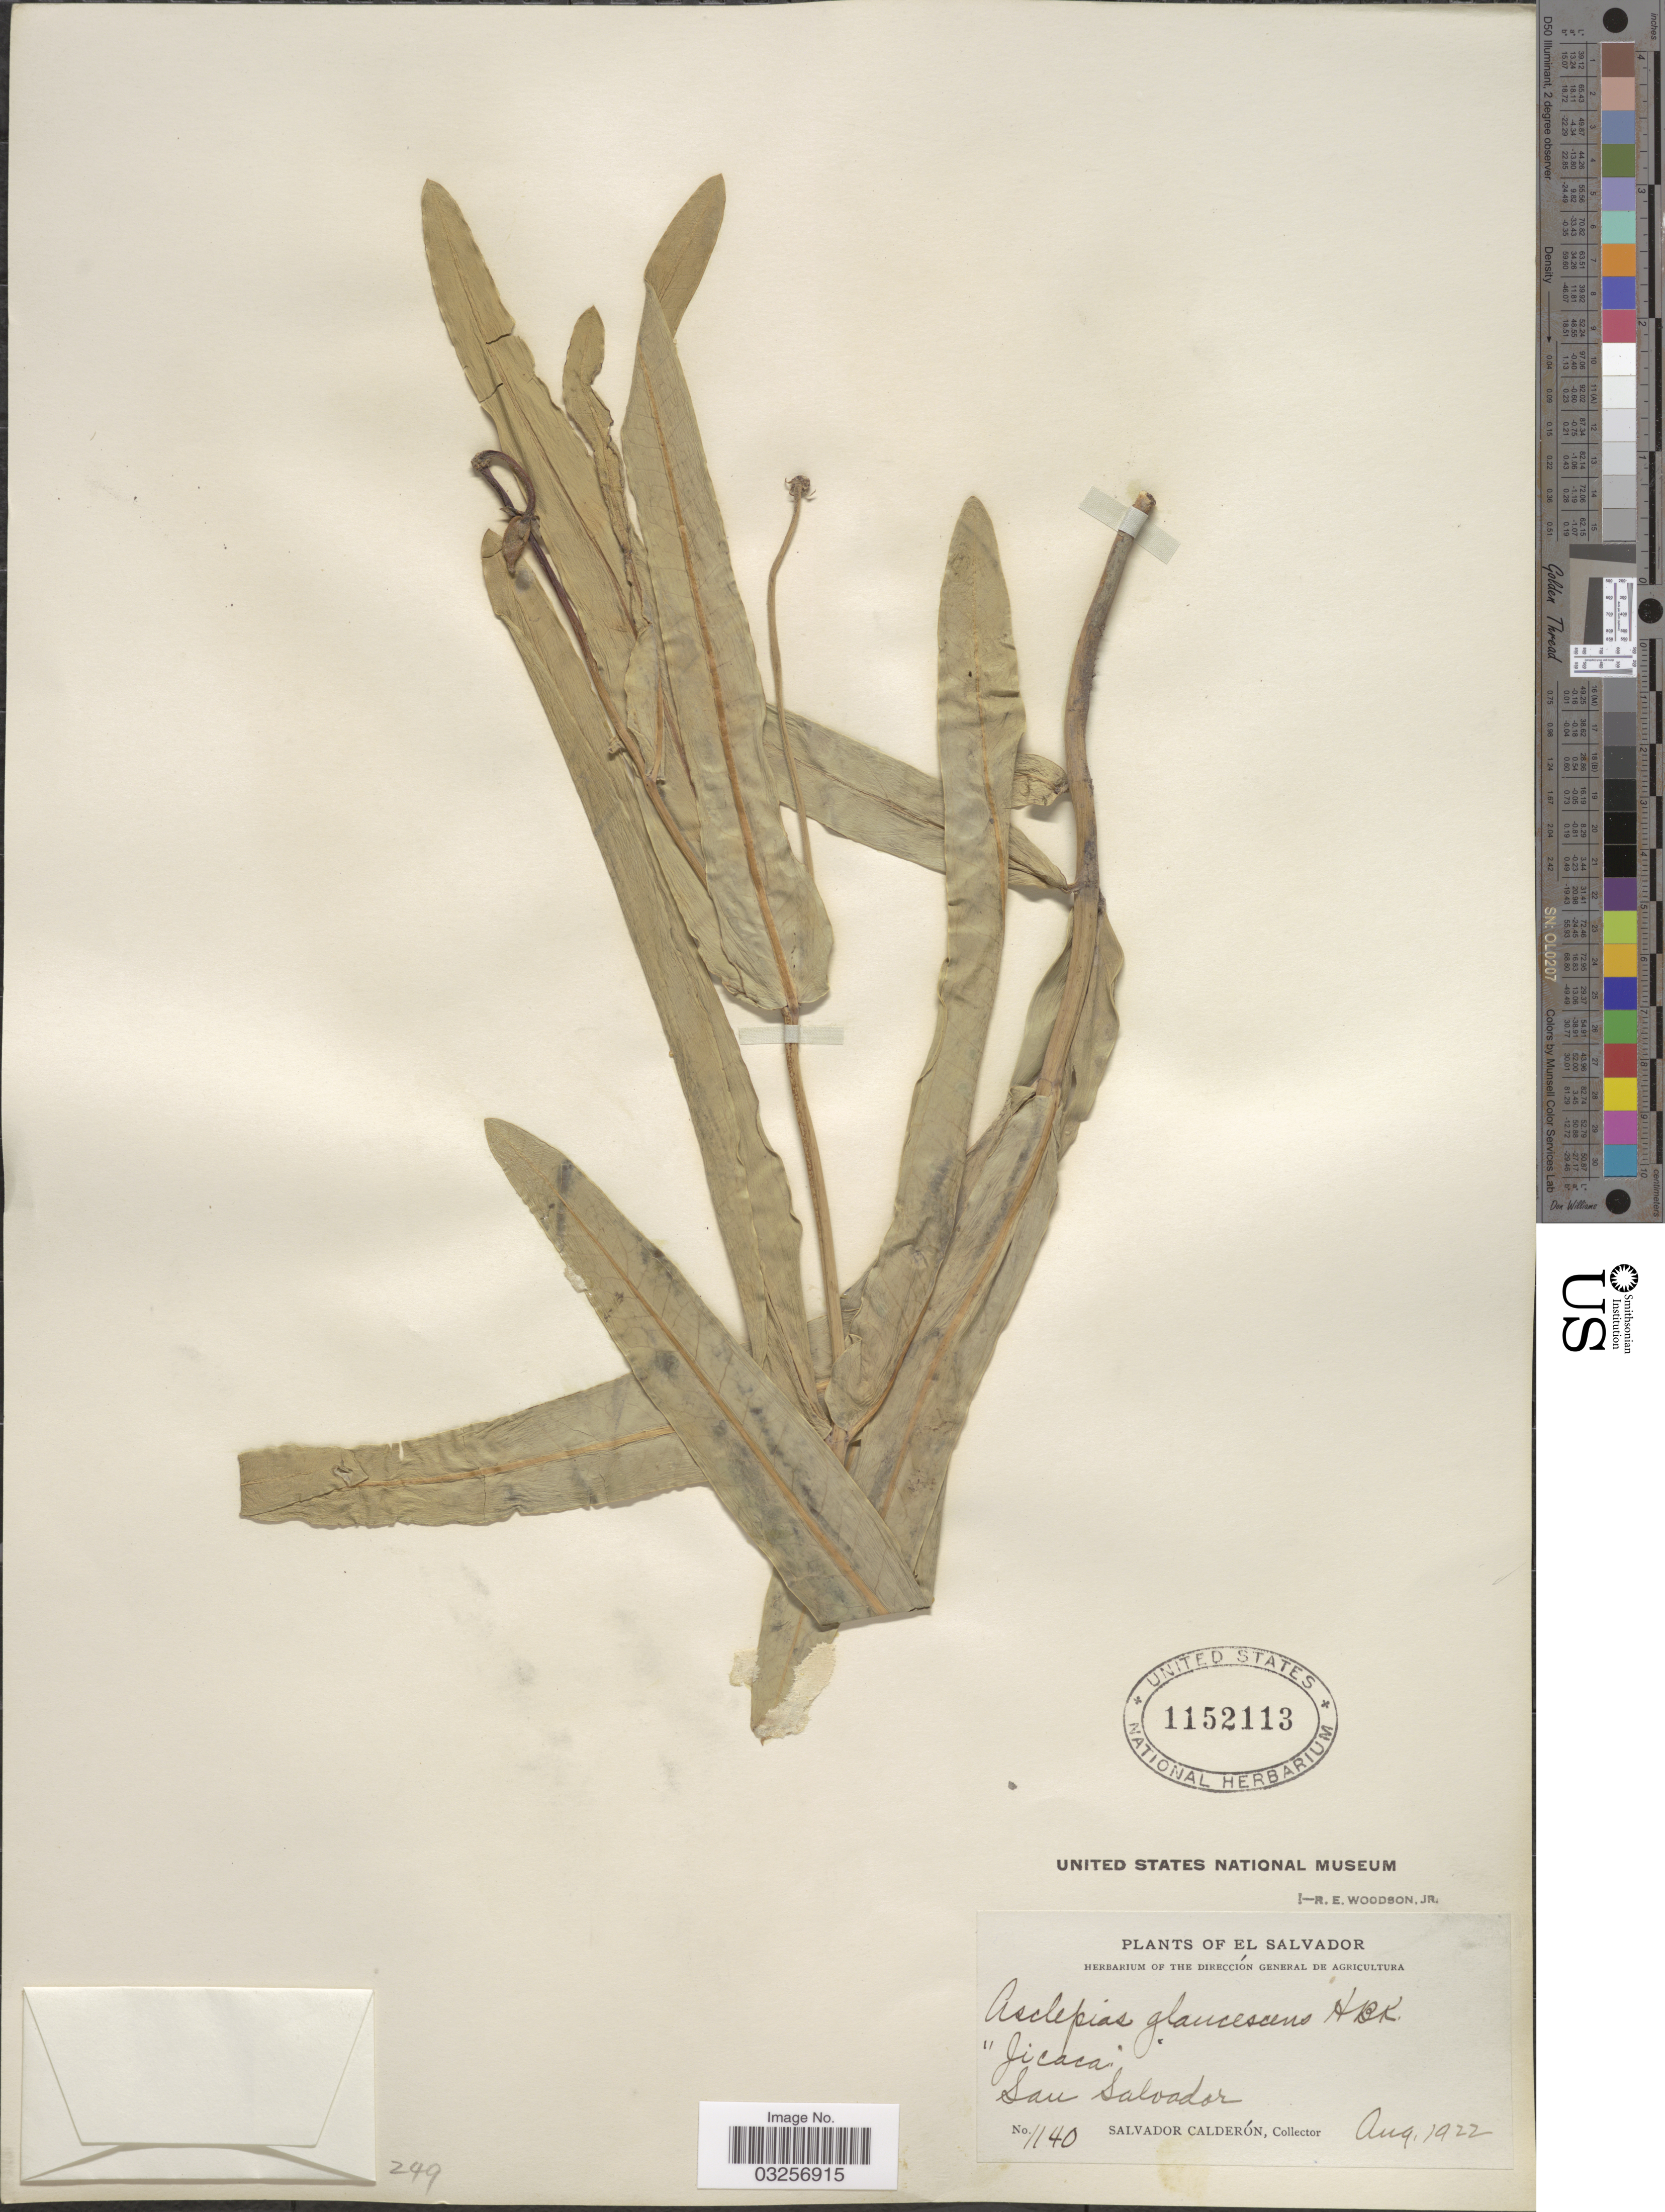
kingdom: Plantae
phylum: Tracheophyta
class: Magnoliopsida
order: Gentianales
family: Apocynaceae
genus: Asclepias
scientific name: Asclepias glaucescens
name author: Kunth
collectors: S. Calderón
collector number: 1140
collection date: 1922-08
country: El Salvador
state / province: San Salvador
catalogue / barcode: US 1152113